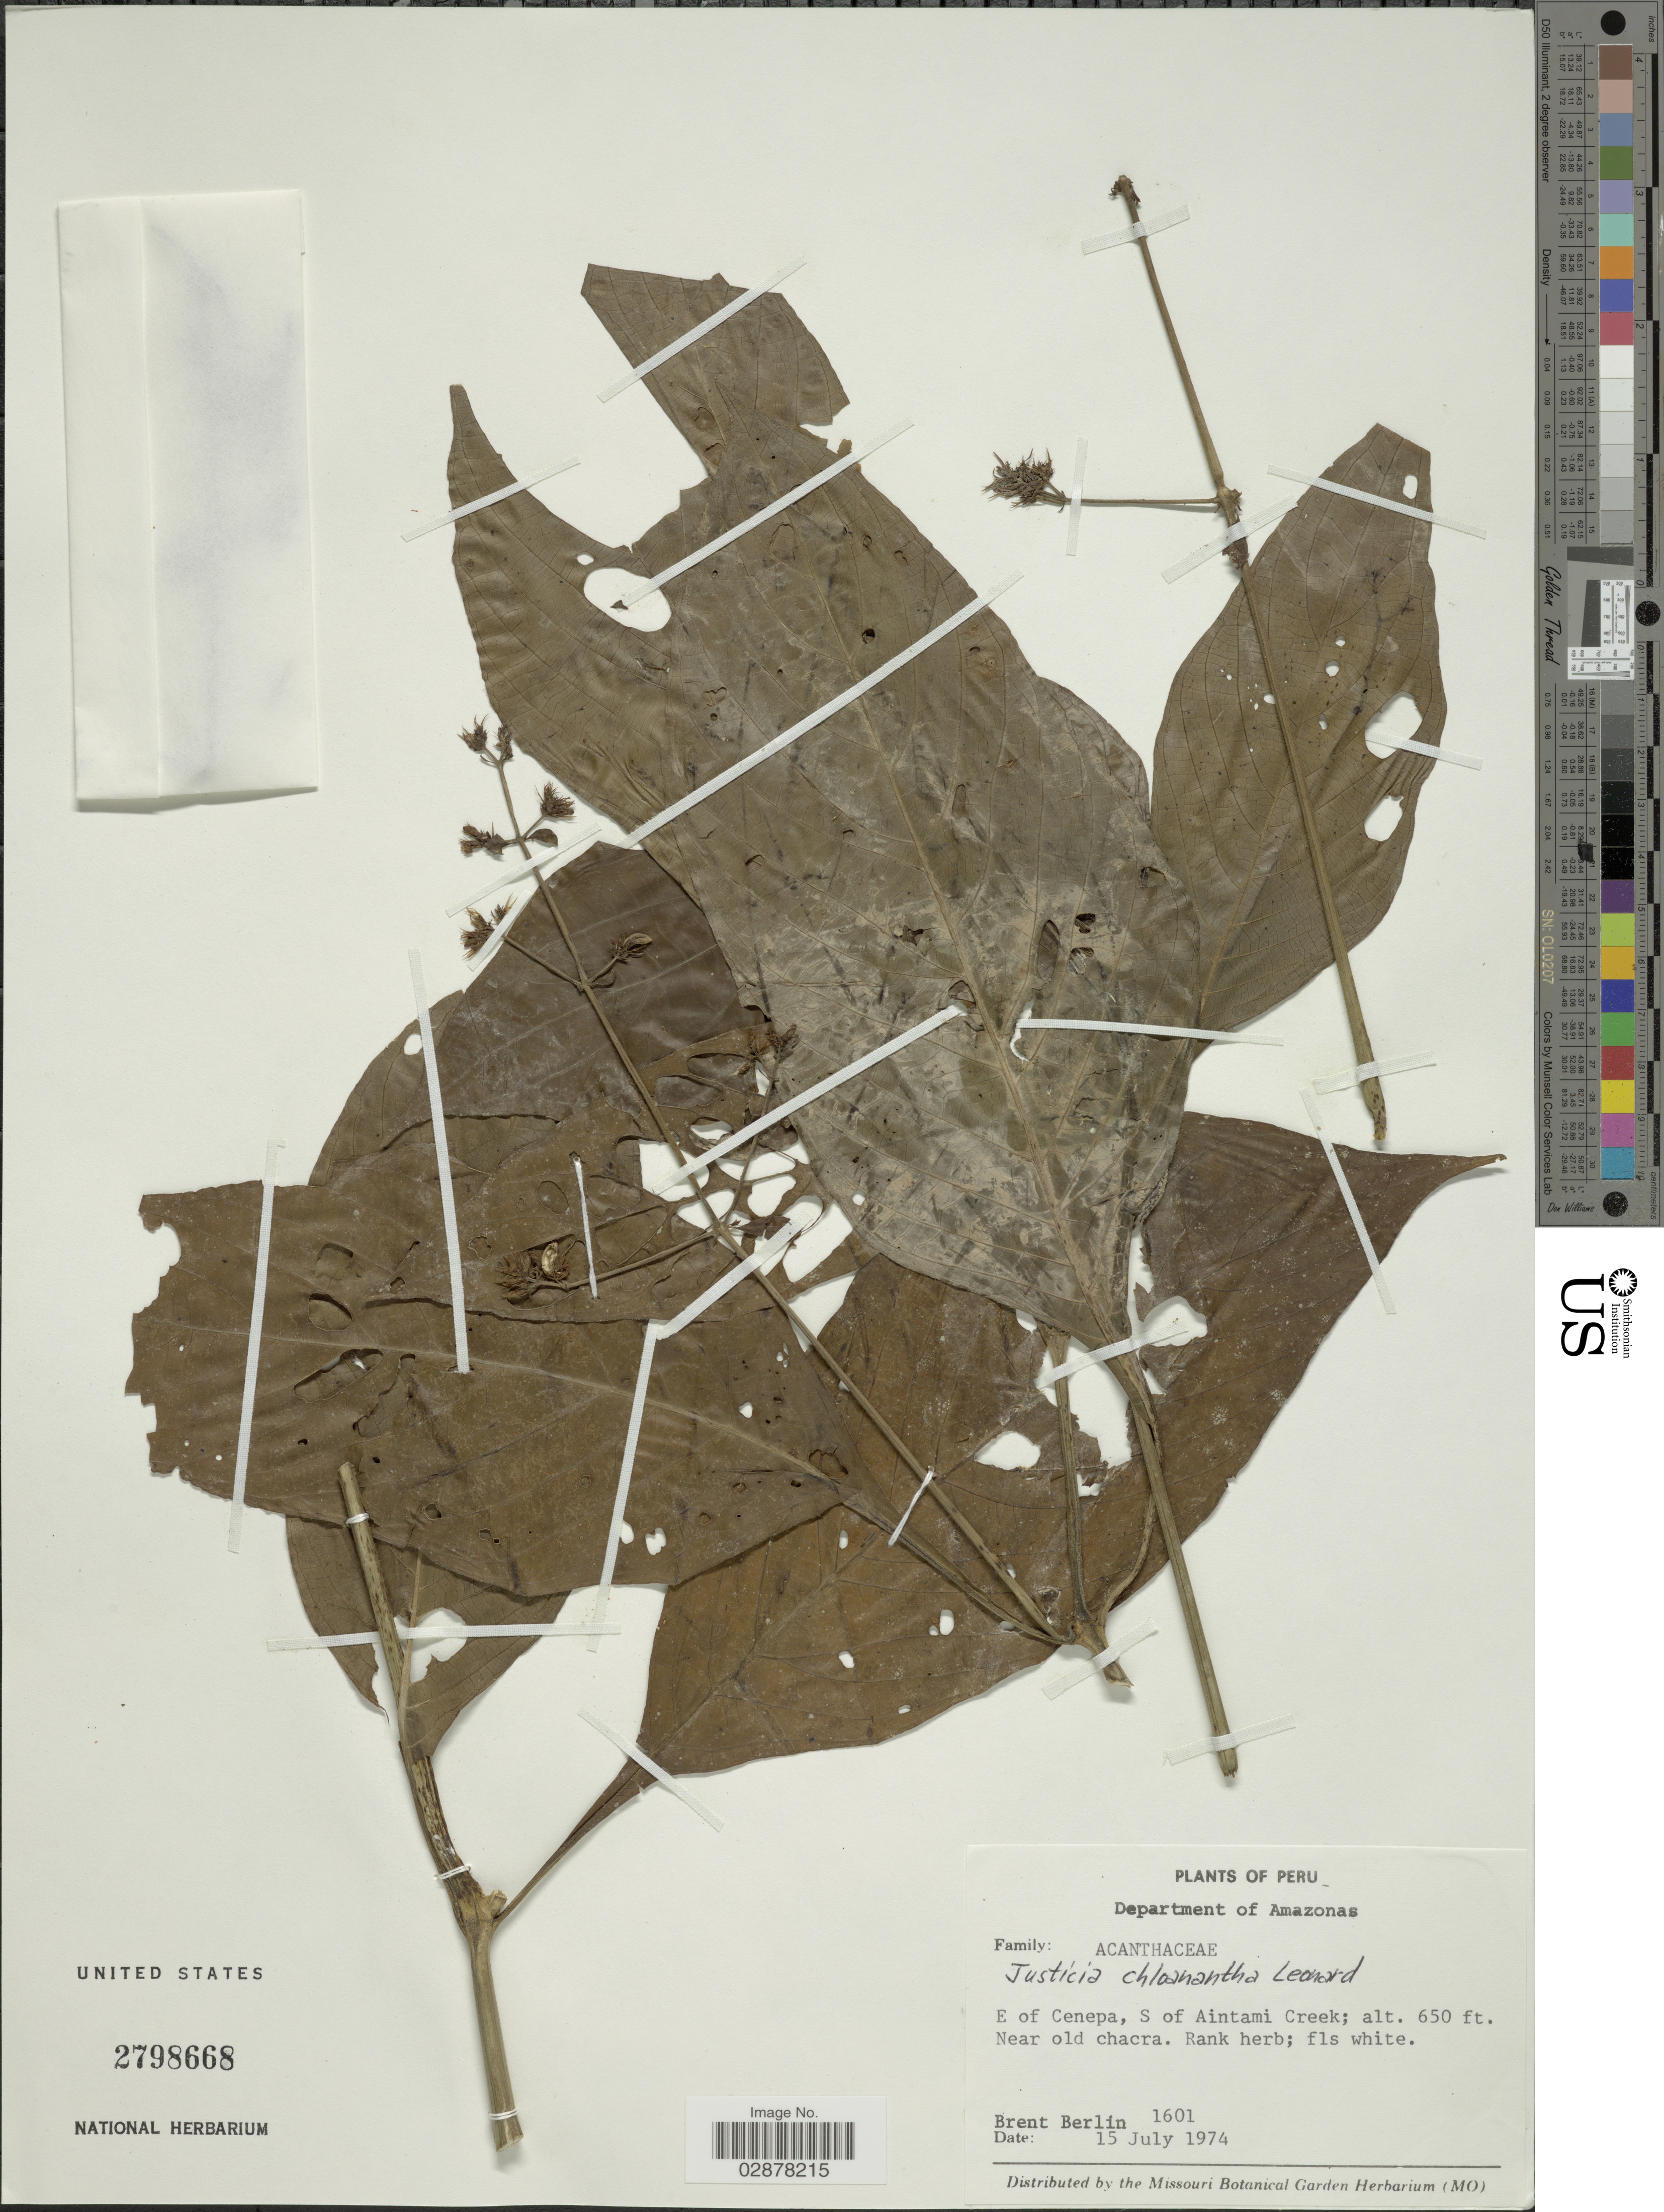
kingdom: Plantae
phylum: Tracheophyta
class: Magnoliopsida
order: Lamiales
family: Acanthaceae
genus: Justicia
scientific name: Justicia chloanantha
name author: Leonard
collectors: B. Berlin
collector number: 1601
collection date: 1974-07-15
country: Peru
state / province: Amazonas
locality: Department of Amazonas, E of Cenepa, S. of Aintami Creek, Near old chacra.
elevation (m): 198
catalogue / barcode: US 2798668